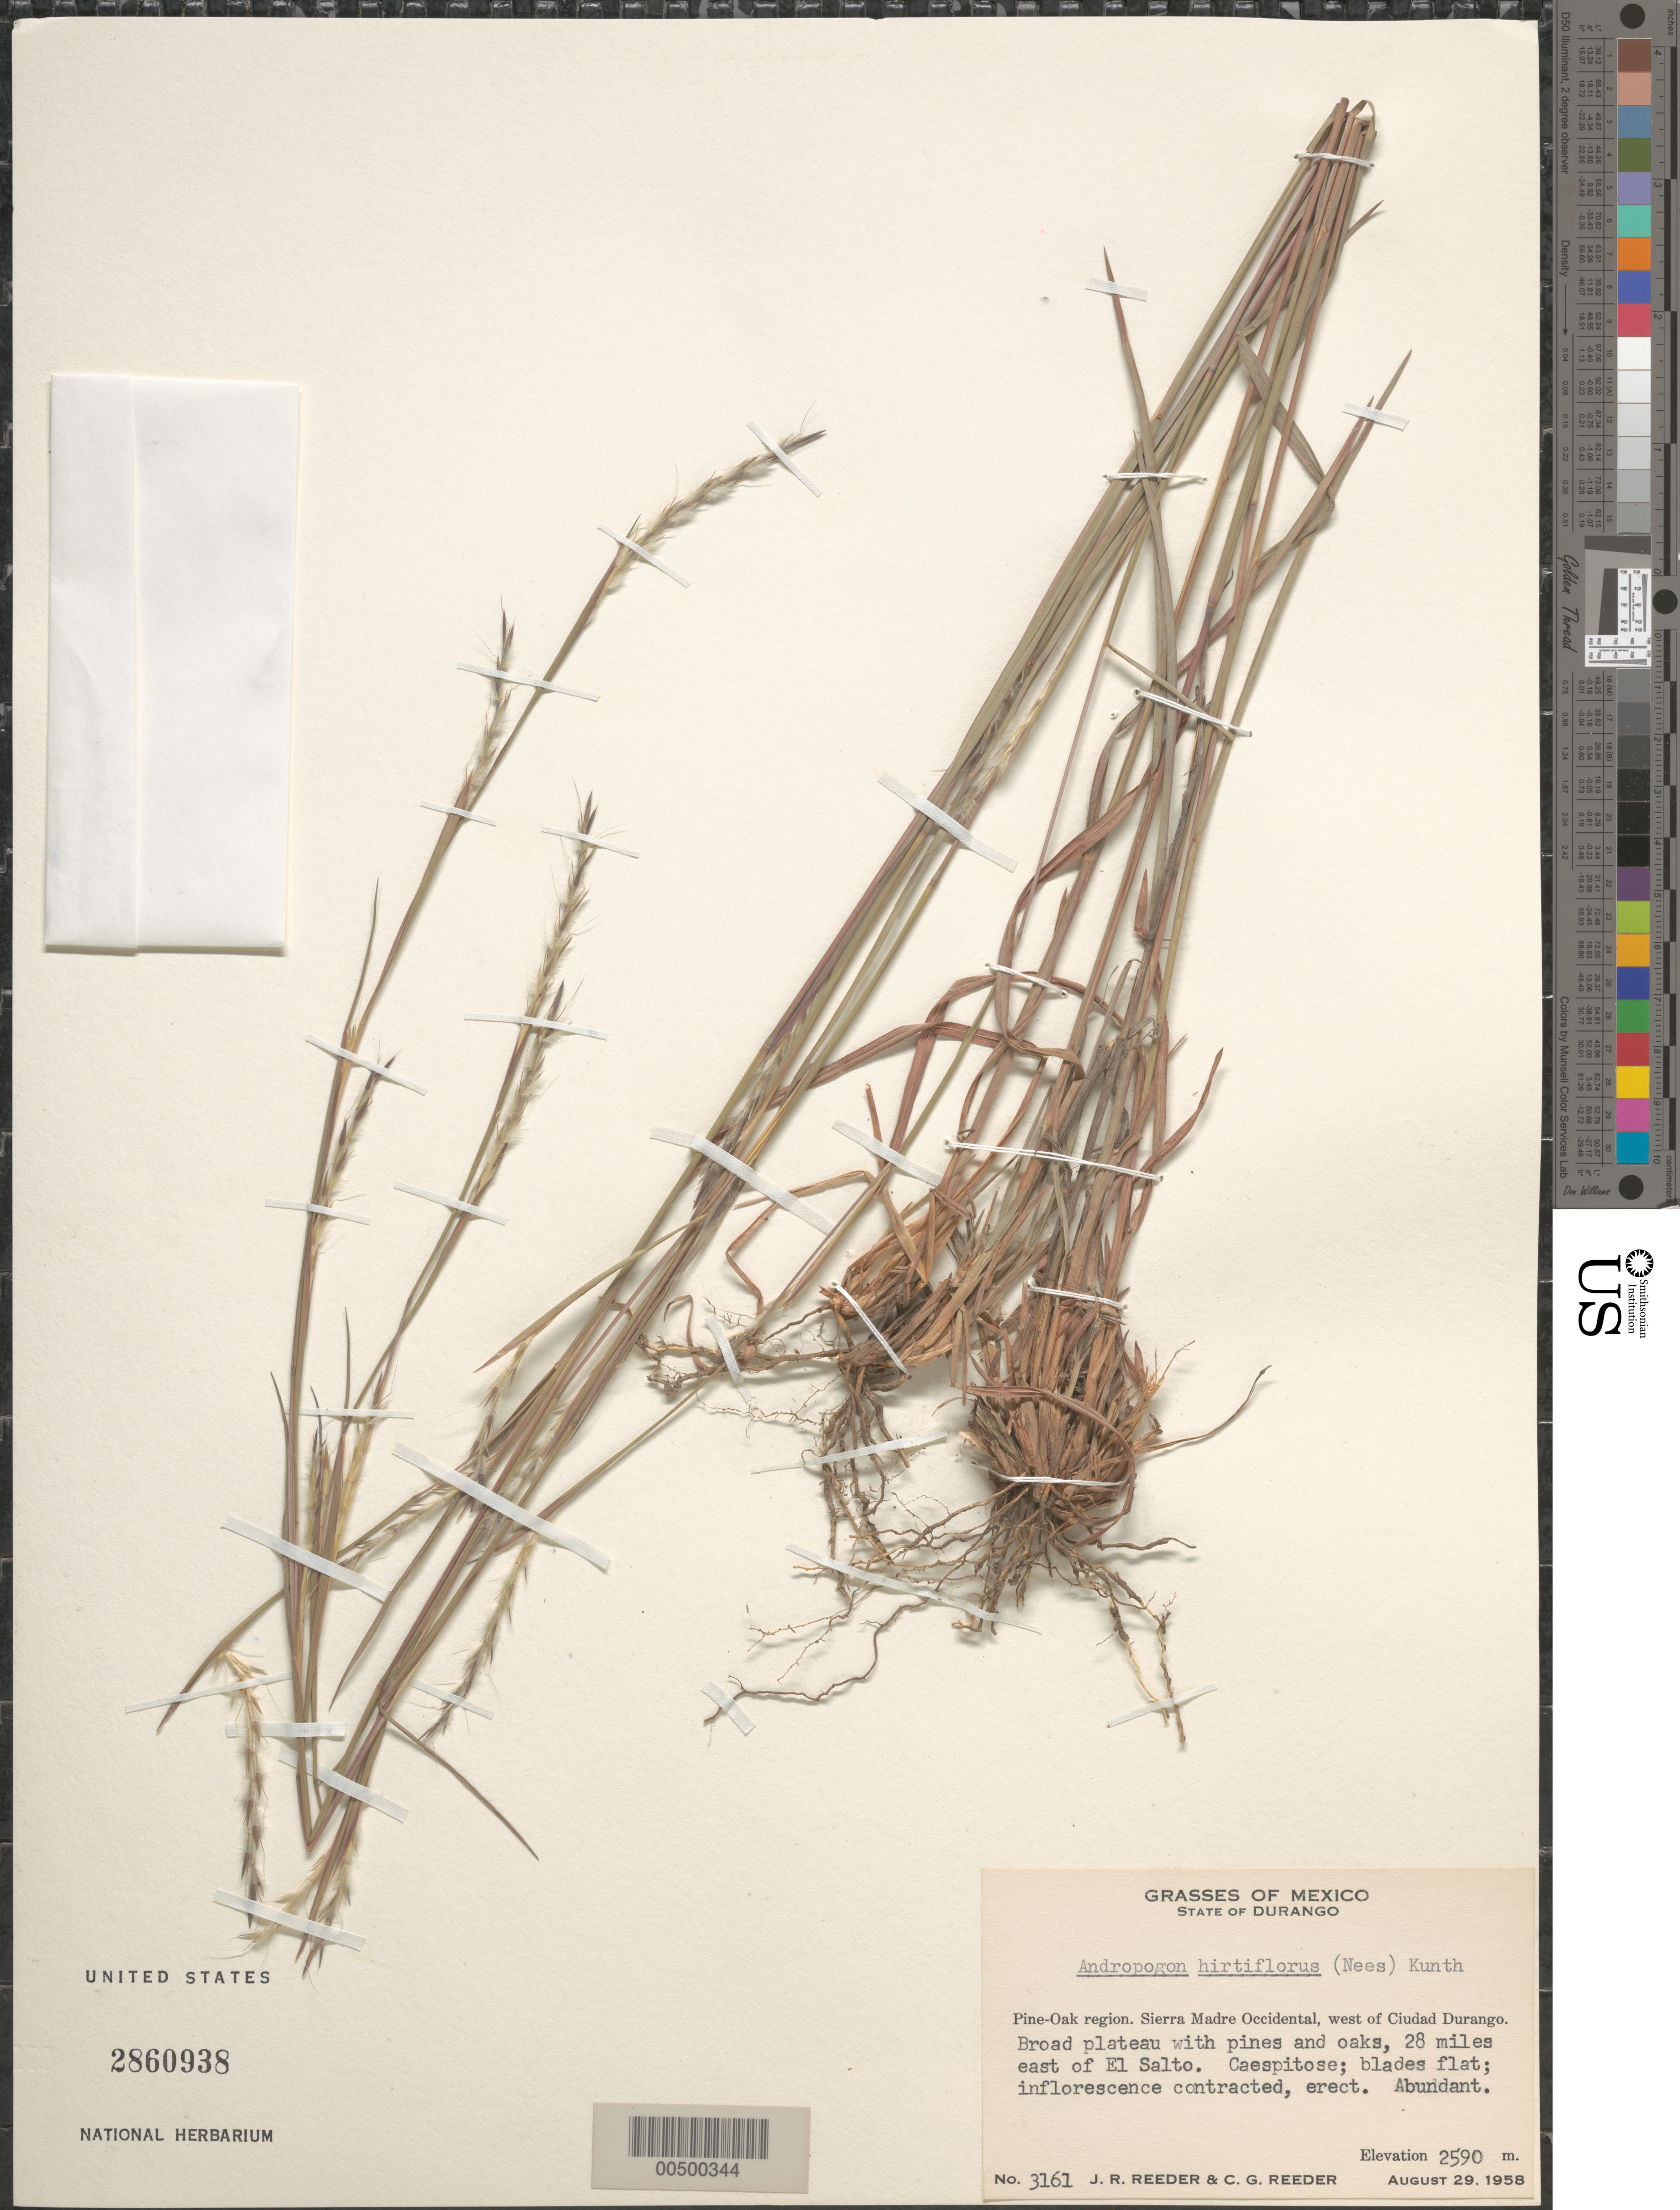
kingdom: Plantae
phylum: Tracheophyta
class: Liliopsida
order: Poales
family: Poaceae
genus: Schizachyrium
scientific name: Schizachyrium sanguineum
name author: (Retz.) Alston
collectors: J. R. Reeder & C. G. Reeder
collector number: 3161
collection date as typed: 29 Aug 1958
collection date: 1958-08-29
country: Mexico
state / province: Durango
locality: Sierra Madre Occidental, W of Ciudad Durango, 28 mi E of El Salto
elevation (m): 2590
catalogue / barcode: US 2860938